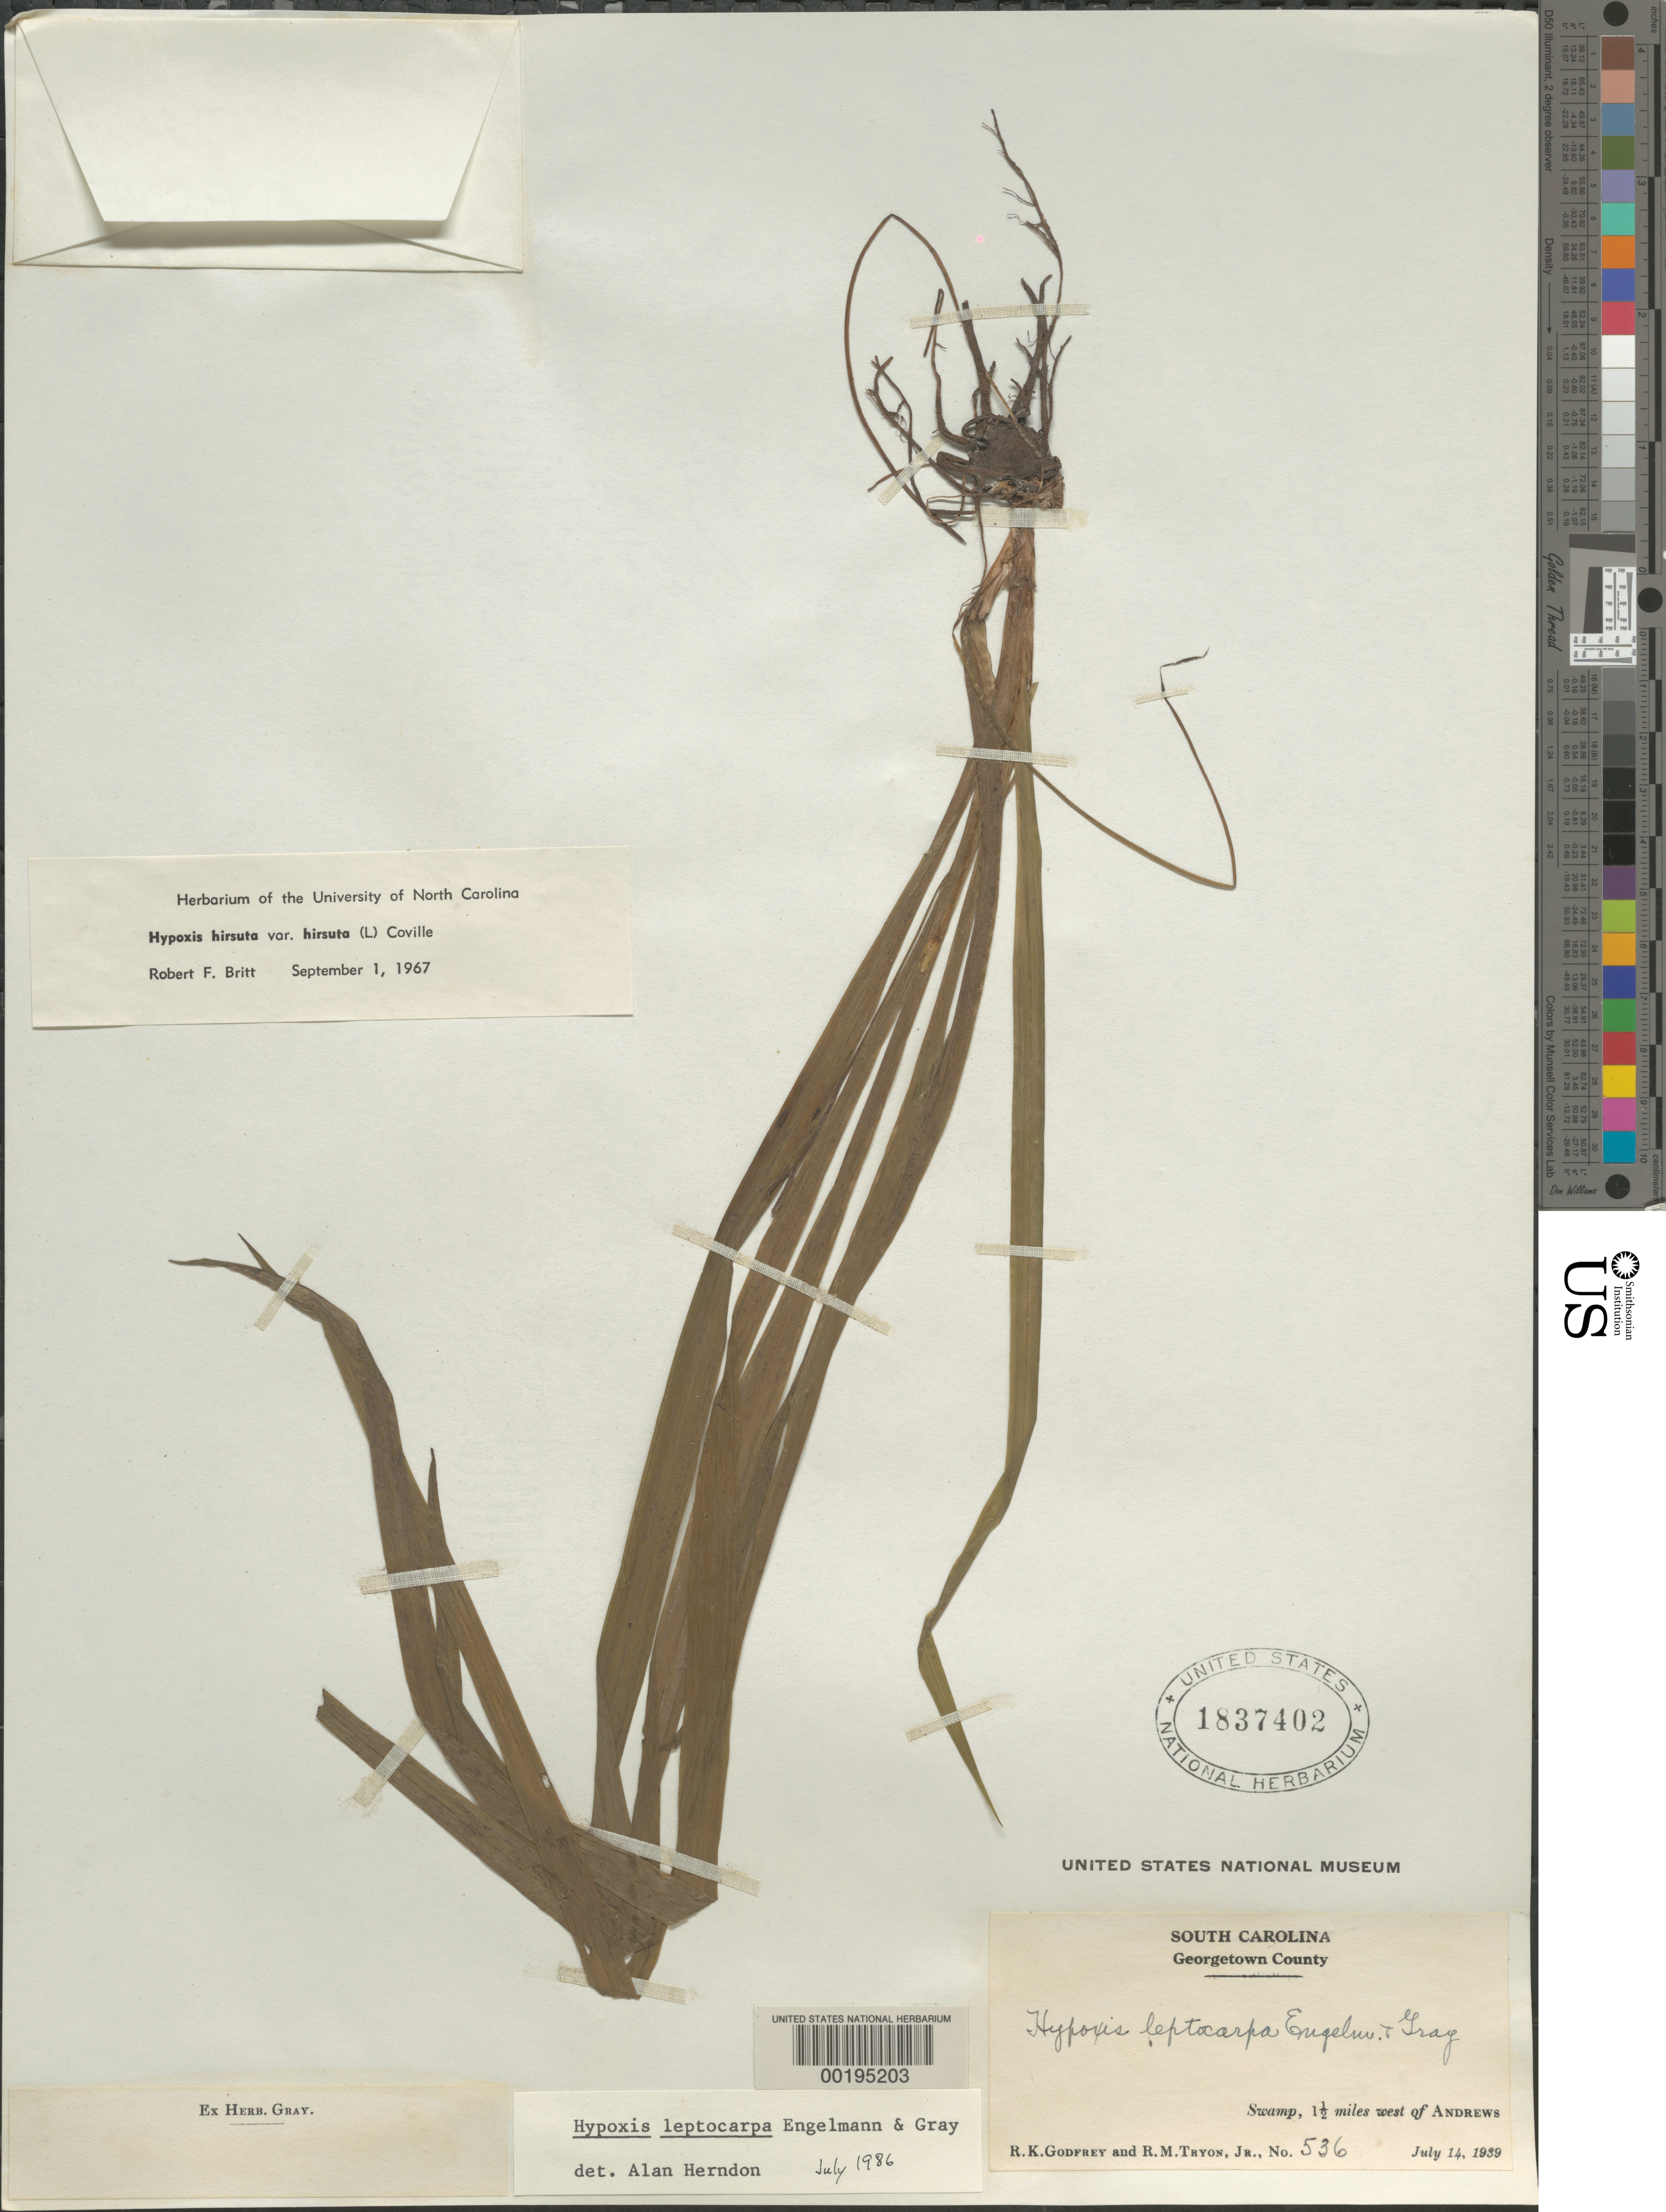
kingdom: Plantae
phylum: Tracheophyta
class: Liliopsida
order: Asparagales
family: Hypoxidaceae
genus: Hypoxis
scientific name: Hypoxis leptocarpa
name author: (Engelm. & A. Gray) Small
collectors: R. K. Godfrey & R. M. Tryon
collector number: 536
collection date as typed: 14 Jul 1939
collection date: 1939-07-14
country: United States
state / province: South Carolina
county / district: Georgetown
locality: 1.5 mi w of andrews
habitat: Swamp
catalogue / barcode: US 1837402